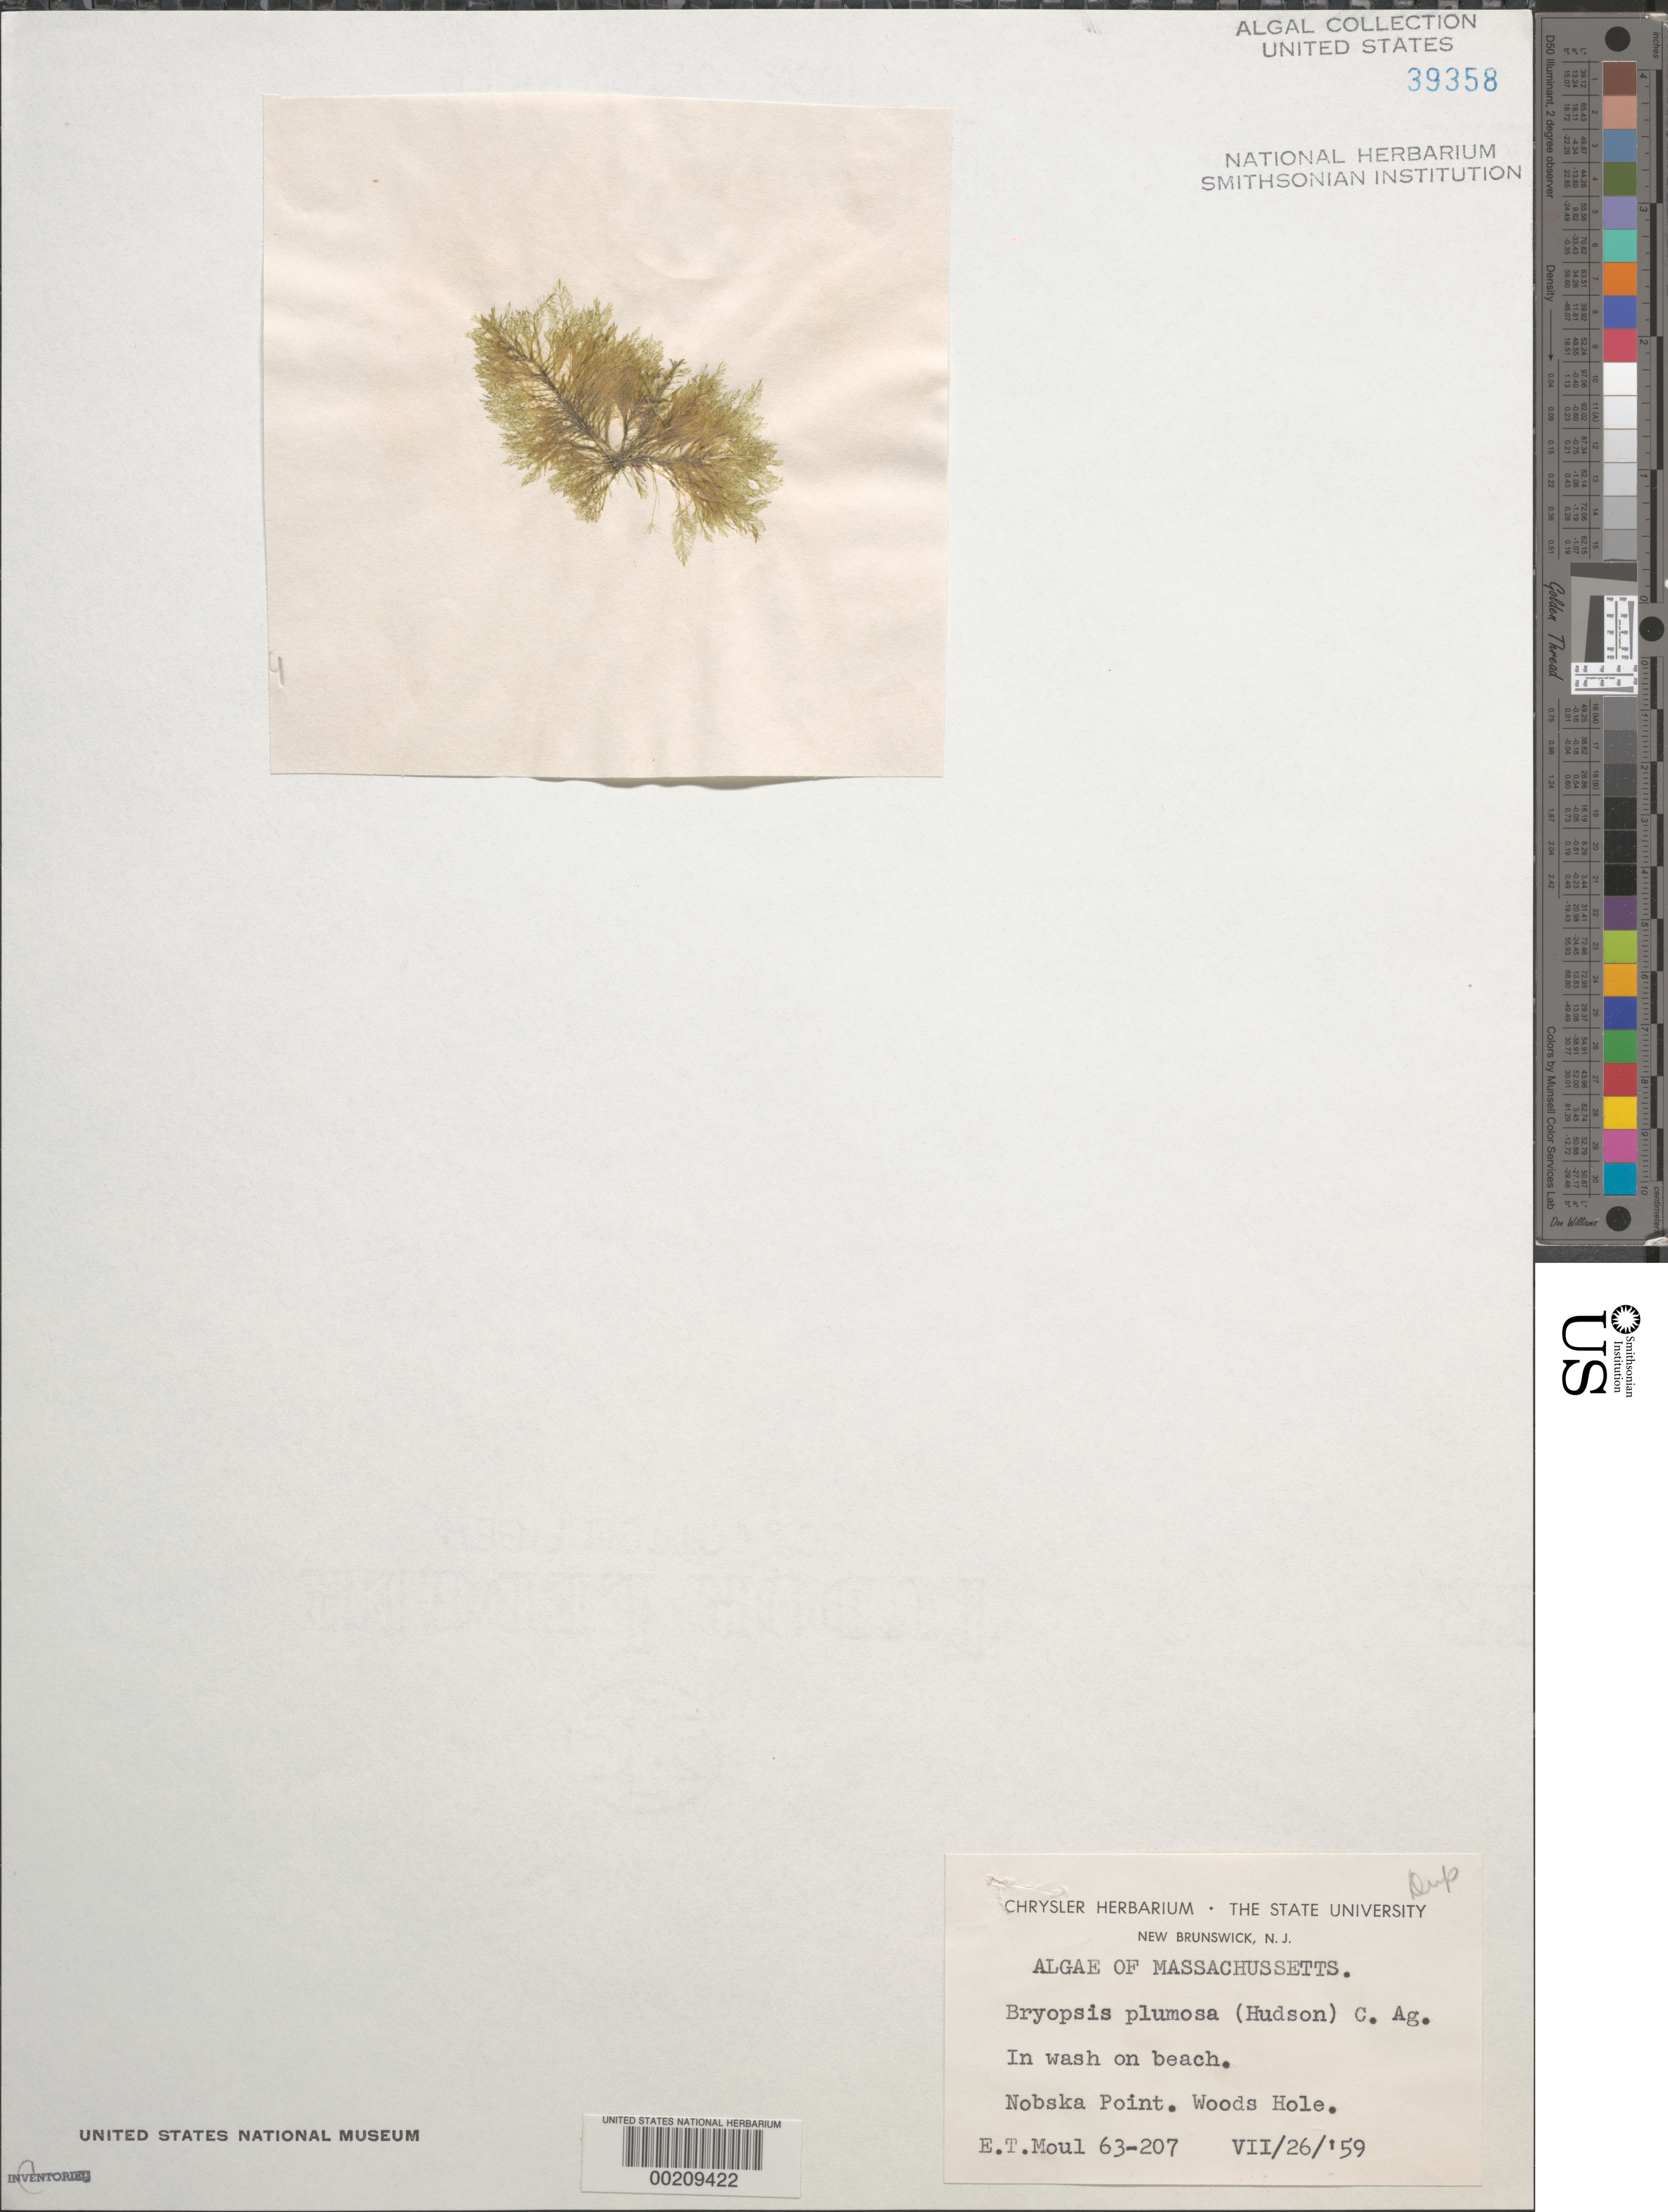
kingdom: Plantae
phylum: Chlorophyta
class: Ulvophyceae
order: Bryopsidales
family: Bryopsidaceae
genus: Bryopsis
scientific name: Bryopsis plumosa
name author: (Huds.) C. Agardh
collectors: E. T. Moul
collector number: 63-207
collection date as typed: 26 Jul 1959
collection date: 1959-07-26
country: United States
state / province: Massachusetts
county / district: Barnstable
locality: Woods Hole, Nobska Point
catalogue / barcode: US 39358